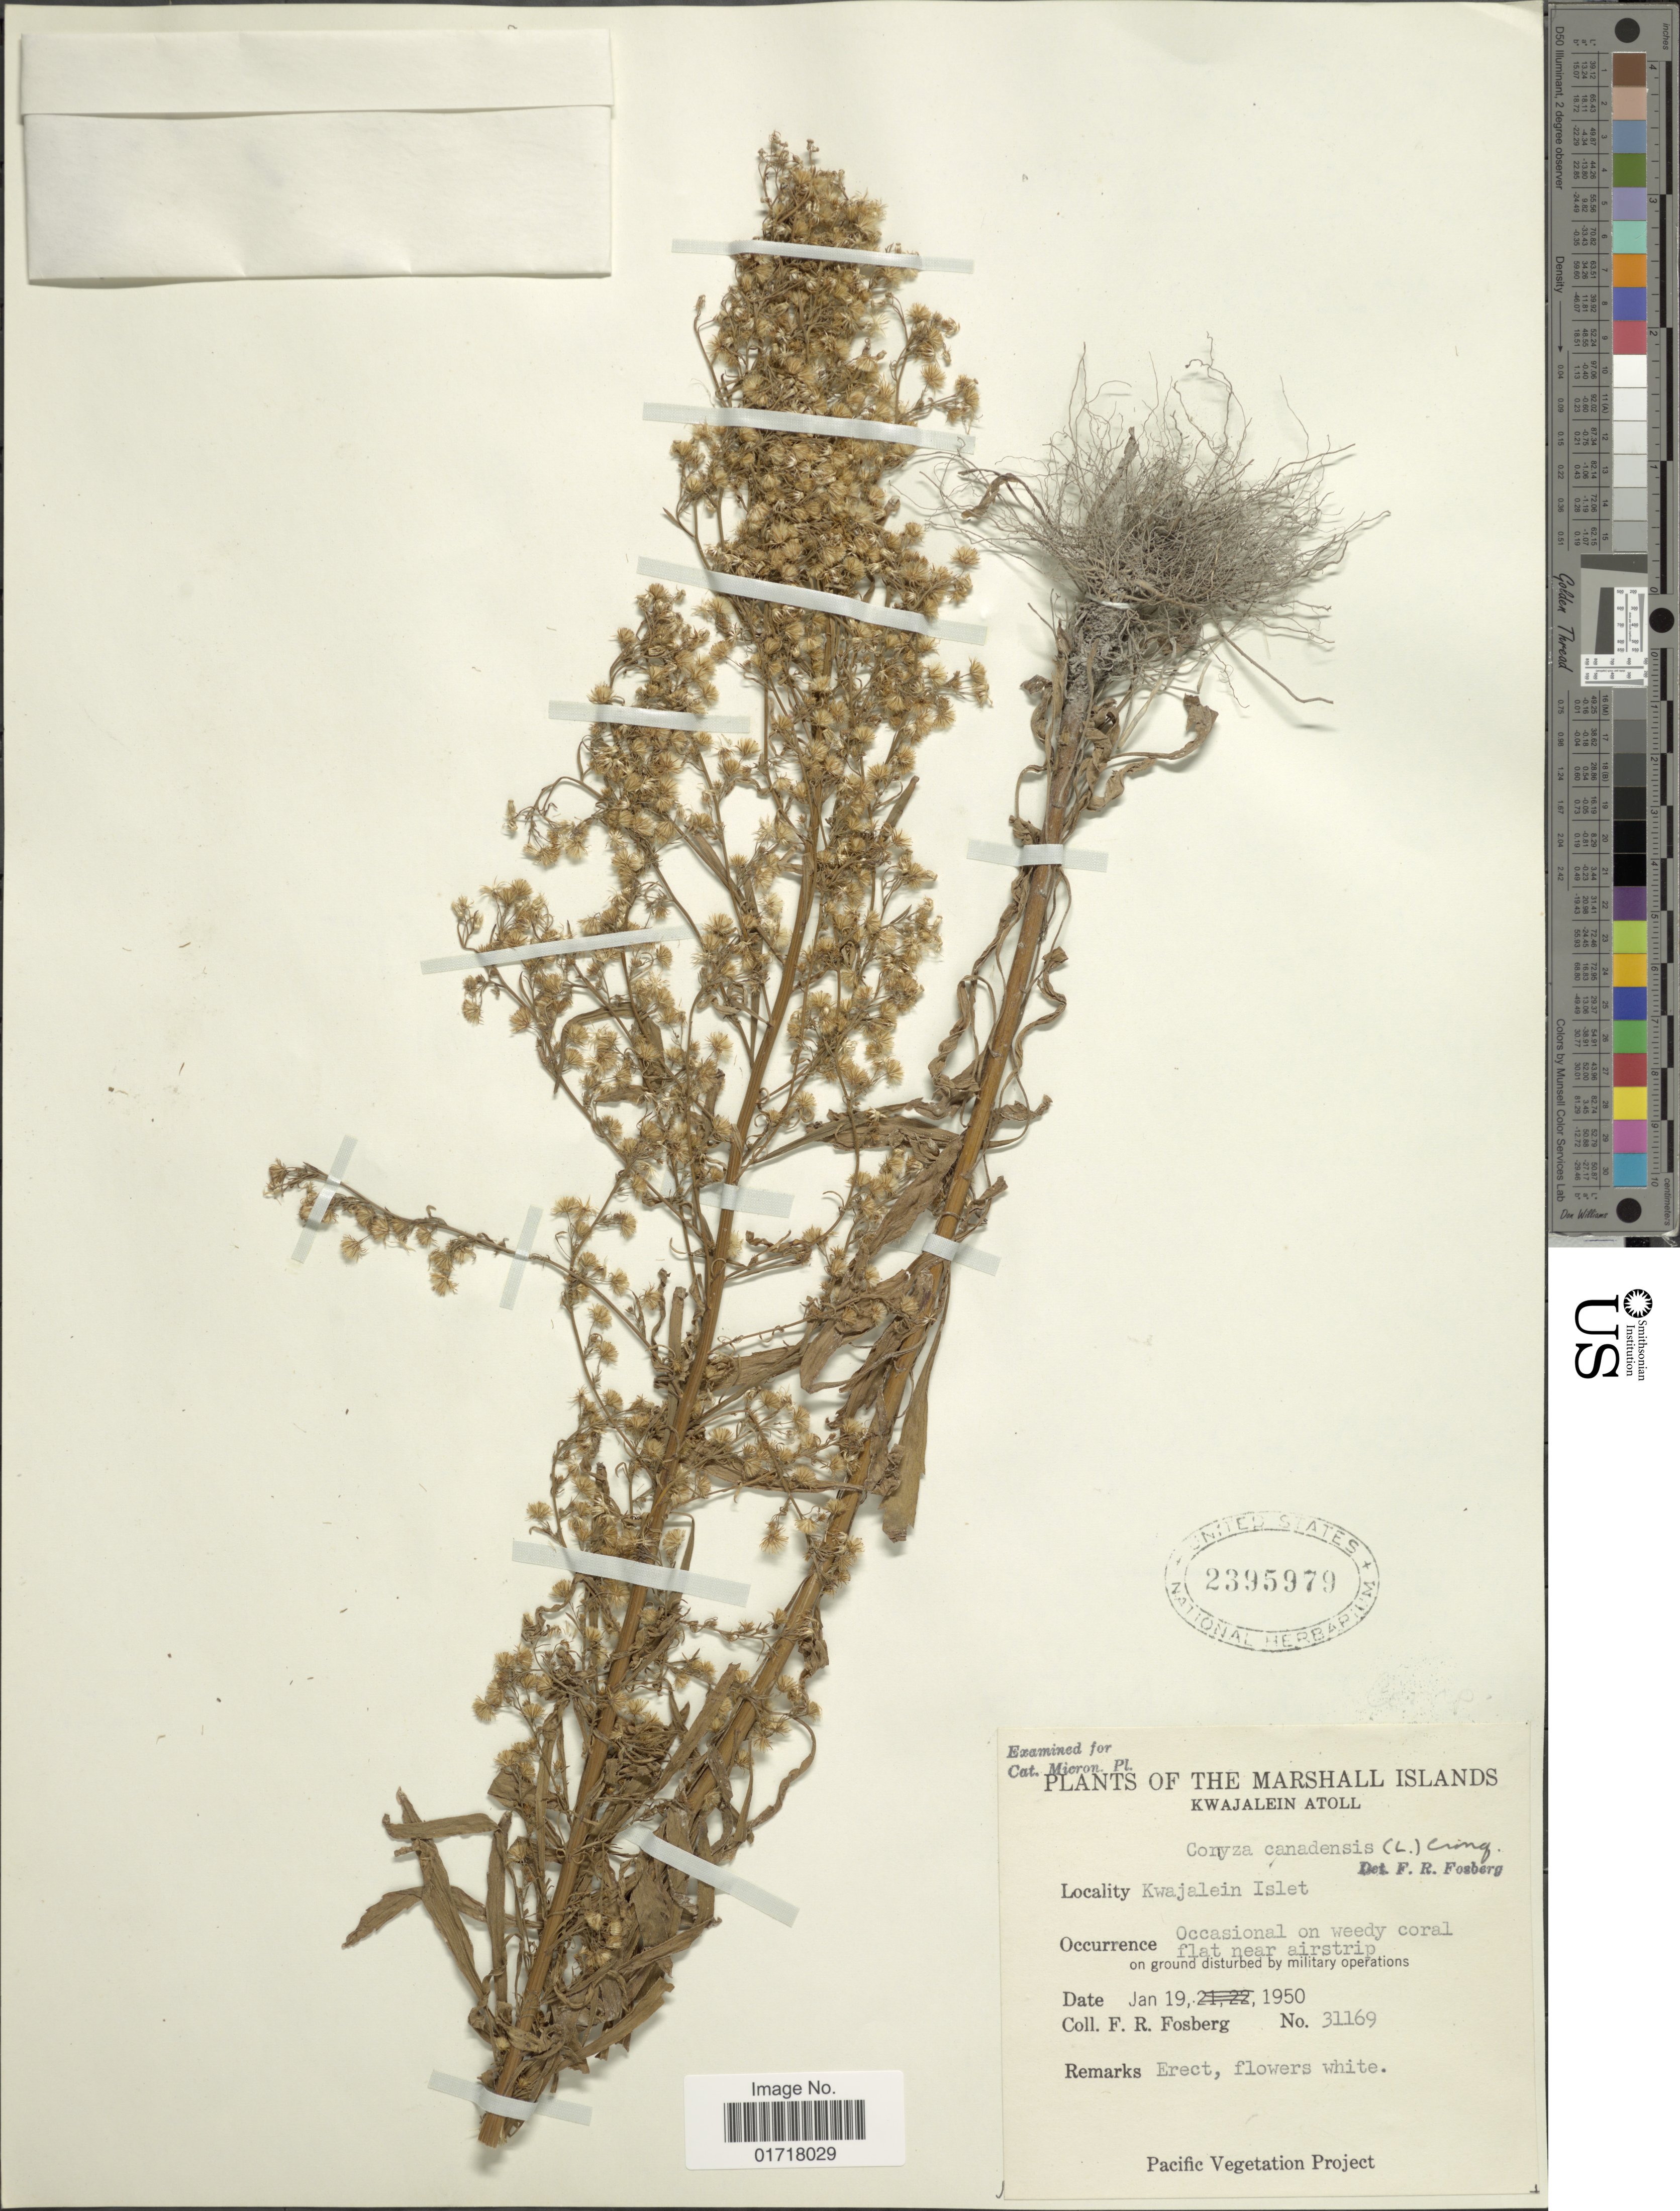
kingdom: Plantae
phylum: Tracheophyta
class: Magnoliopsida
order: Asterales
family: Asteraceae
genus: Erigeron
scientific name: Erigeron canadensis var. pusillus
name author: (Nutt.) Bolvin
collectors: F. R. Fosberg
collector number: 31169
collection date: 1950-01-19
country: Marshall Islands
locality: The Marshall Islands, Kwajalein Atoll, Kwajalein Islet, Flat near airstrip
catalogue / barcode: US 2395979